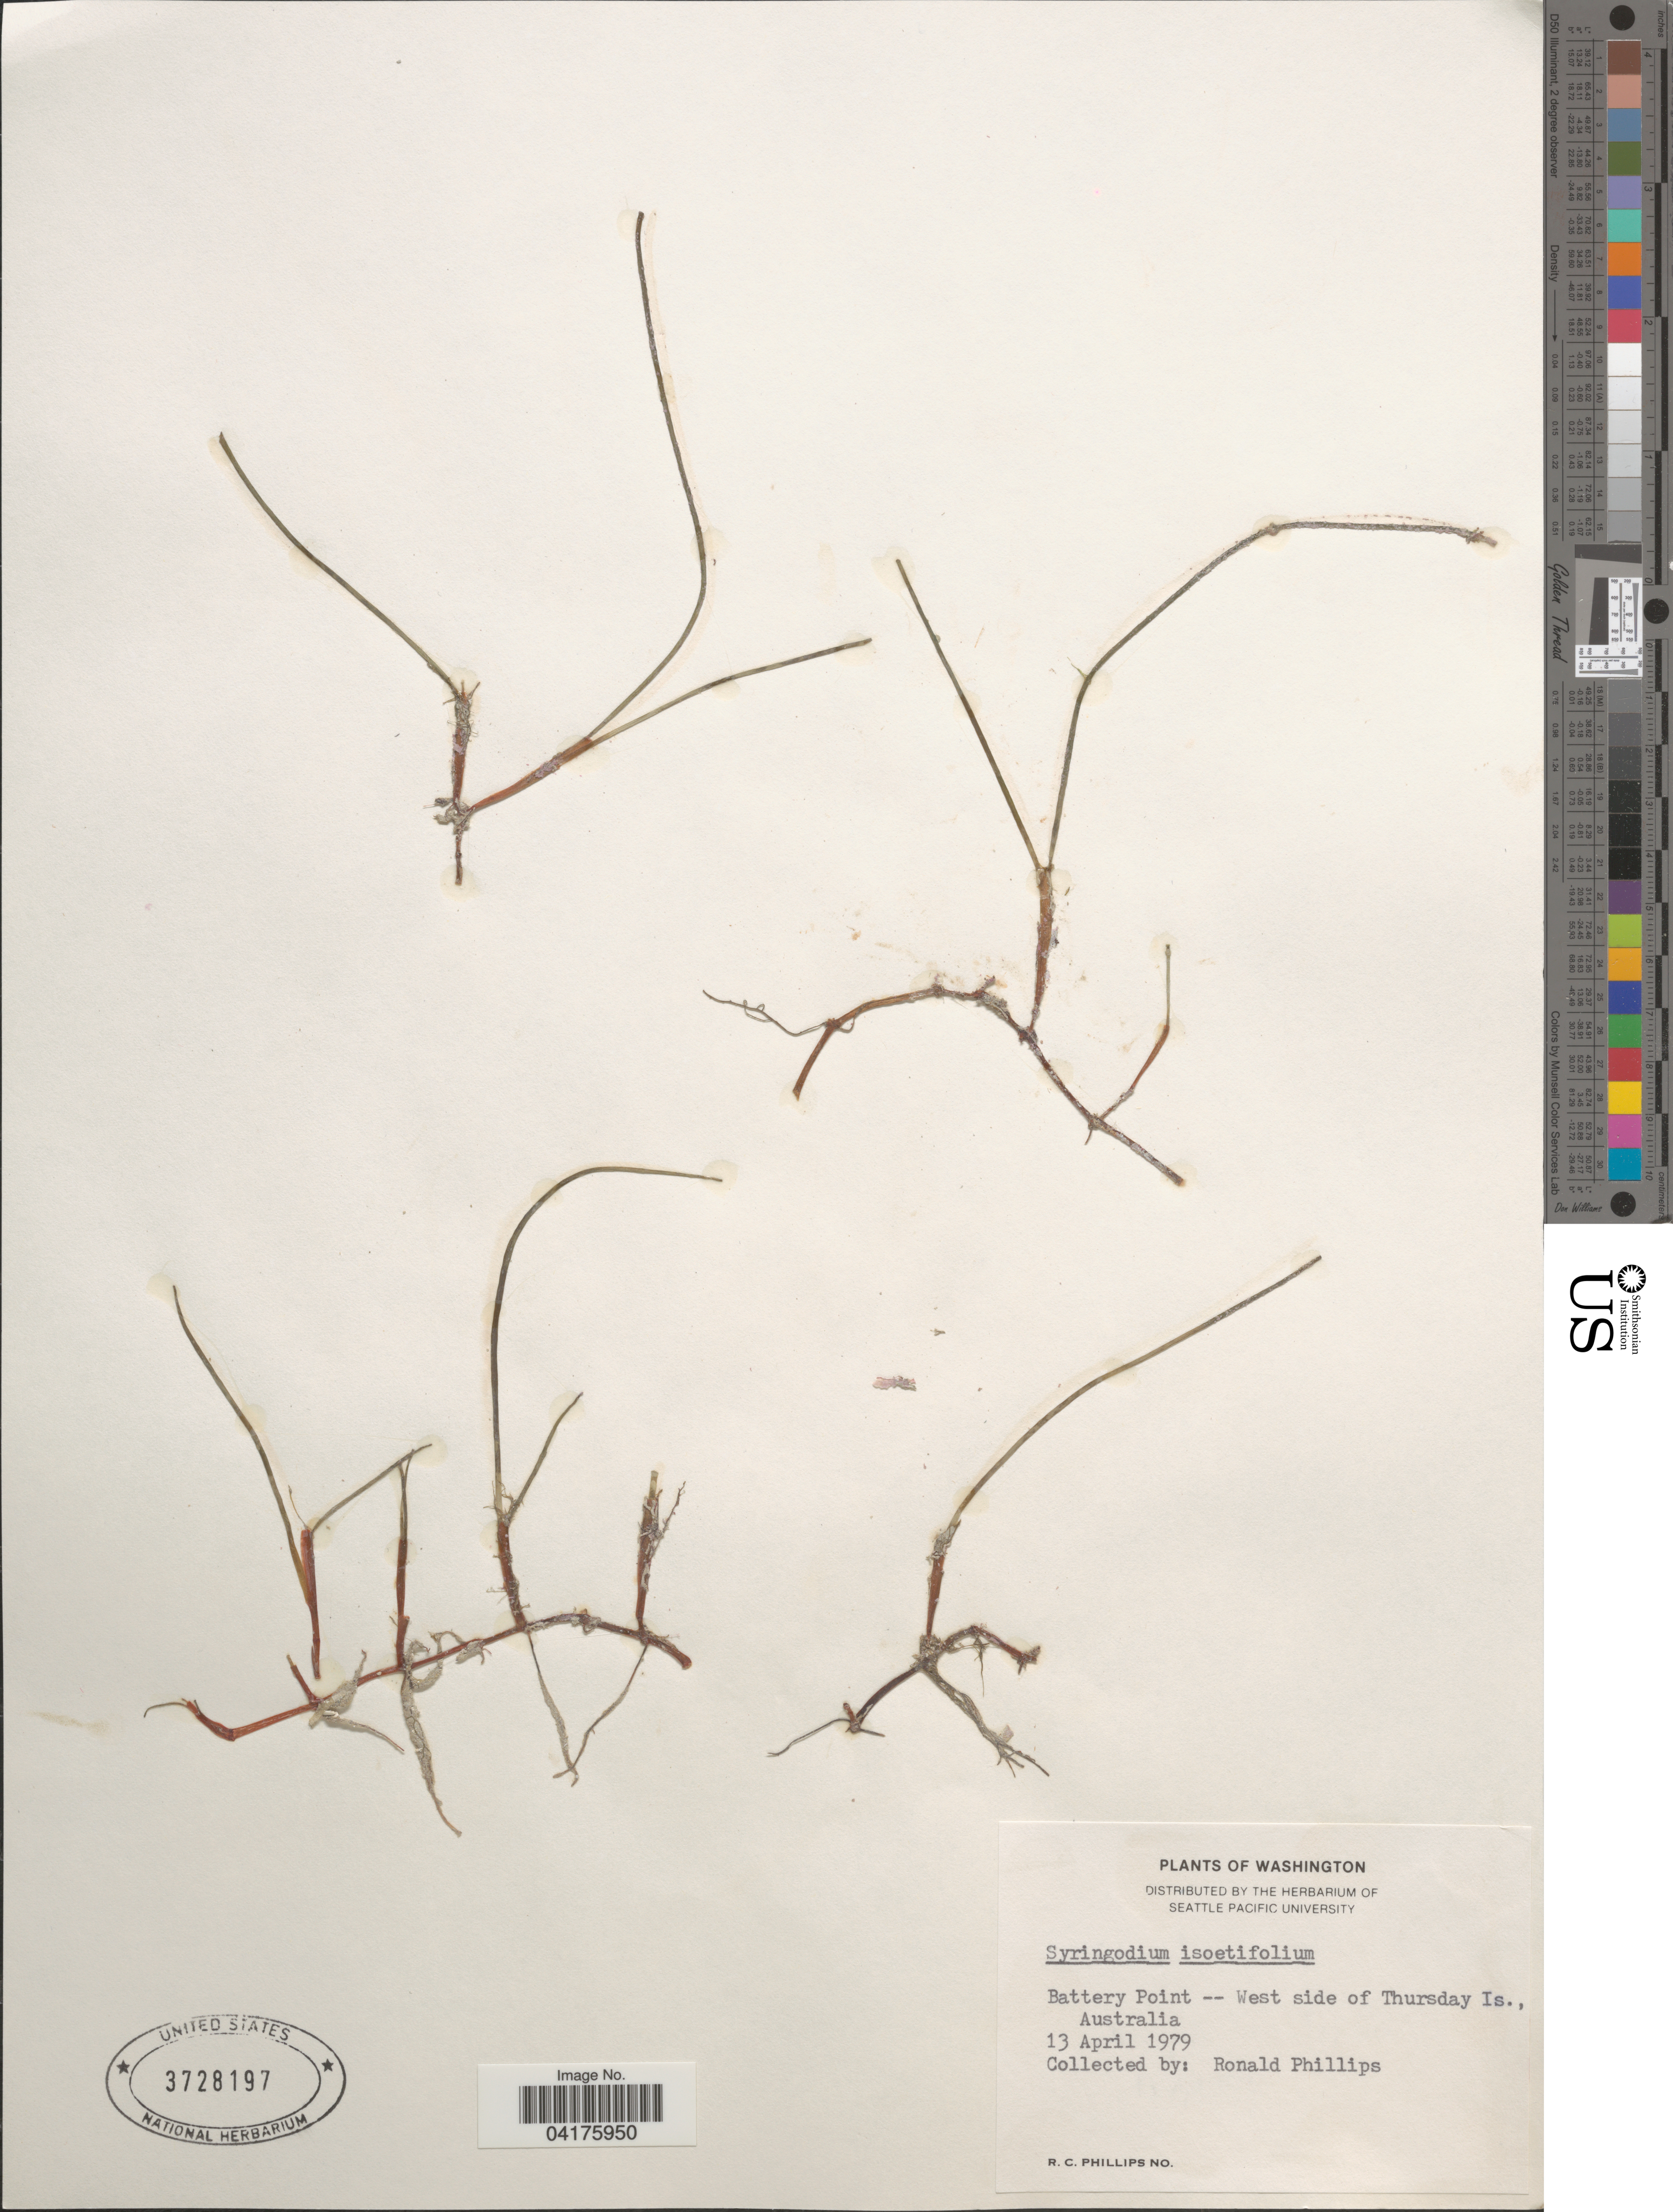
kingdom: Plantae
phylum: Tracheophyta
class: Liliopsida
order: Alismatales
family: Cymodoceaceae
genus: Syringodium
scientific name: Syringodium isoetifolium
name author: (Asch.) Dandy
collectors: R. C. Phillips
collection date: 1979-04-13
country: Australia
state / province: Queensland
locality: Battery Point -- West side of Thursday Is.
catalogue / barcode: US 3728197